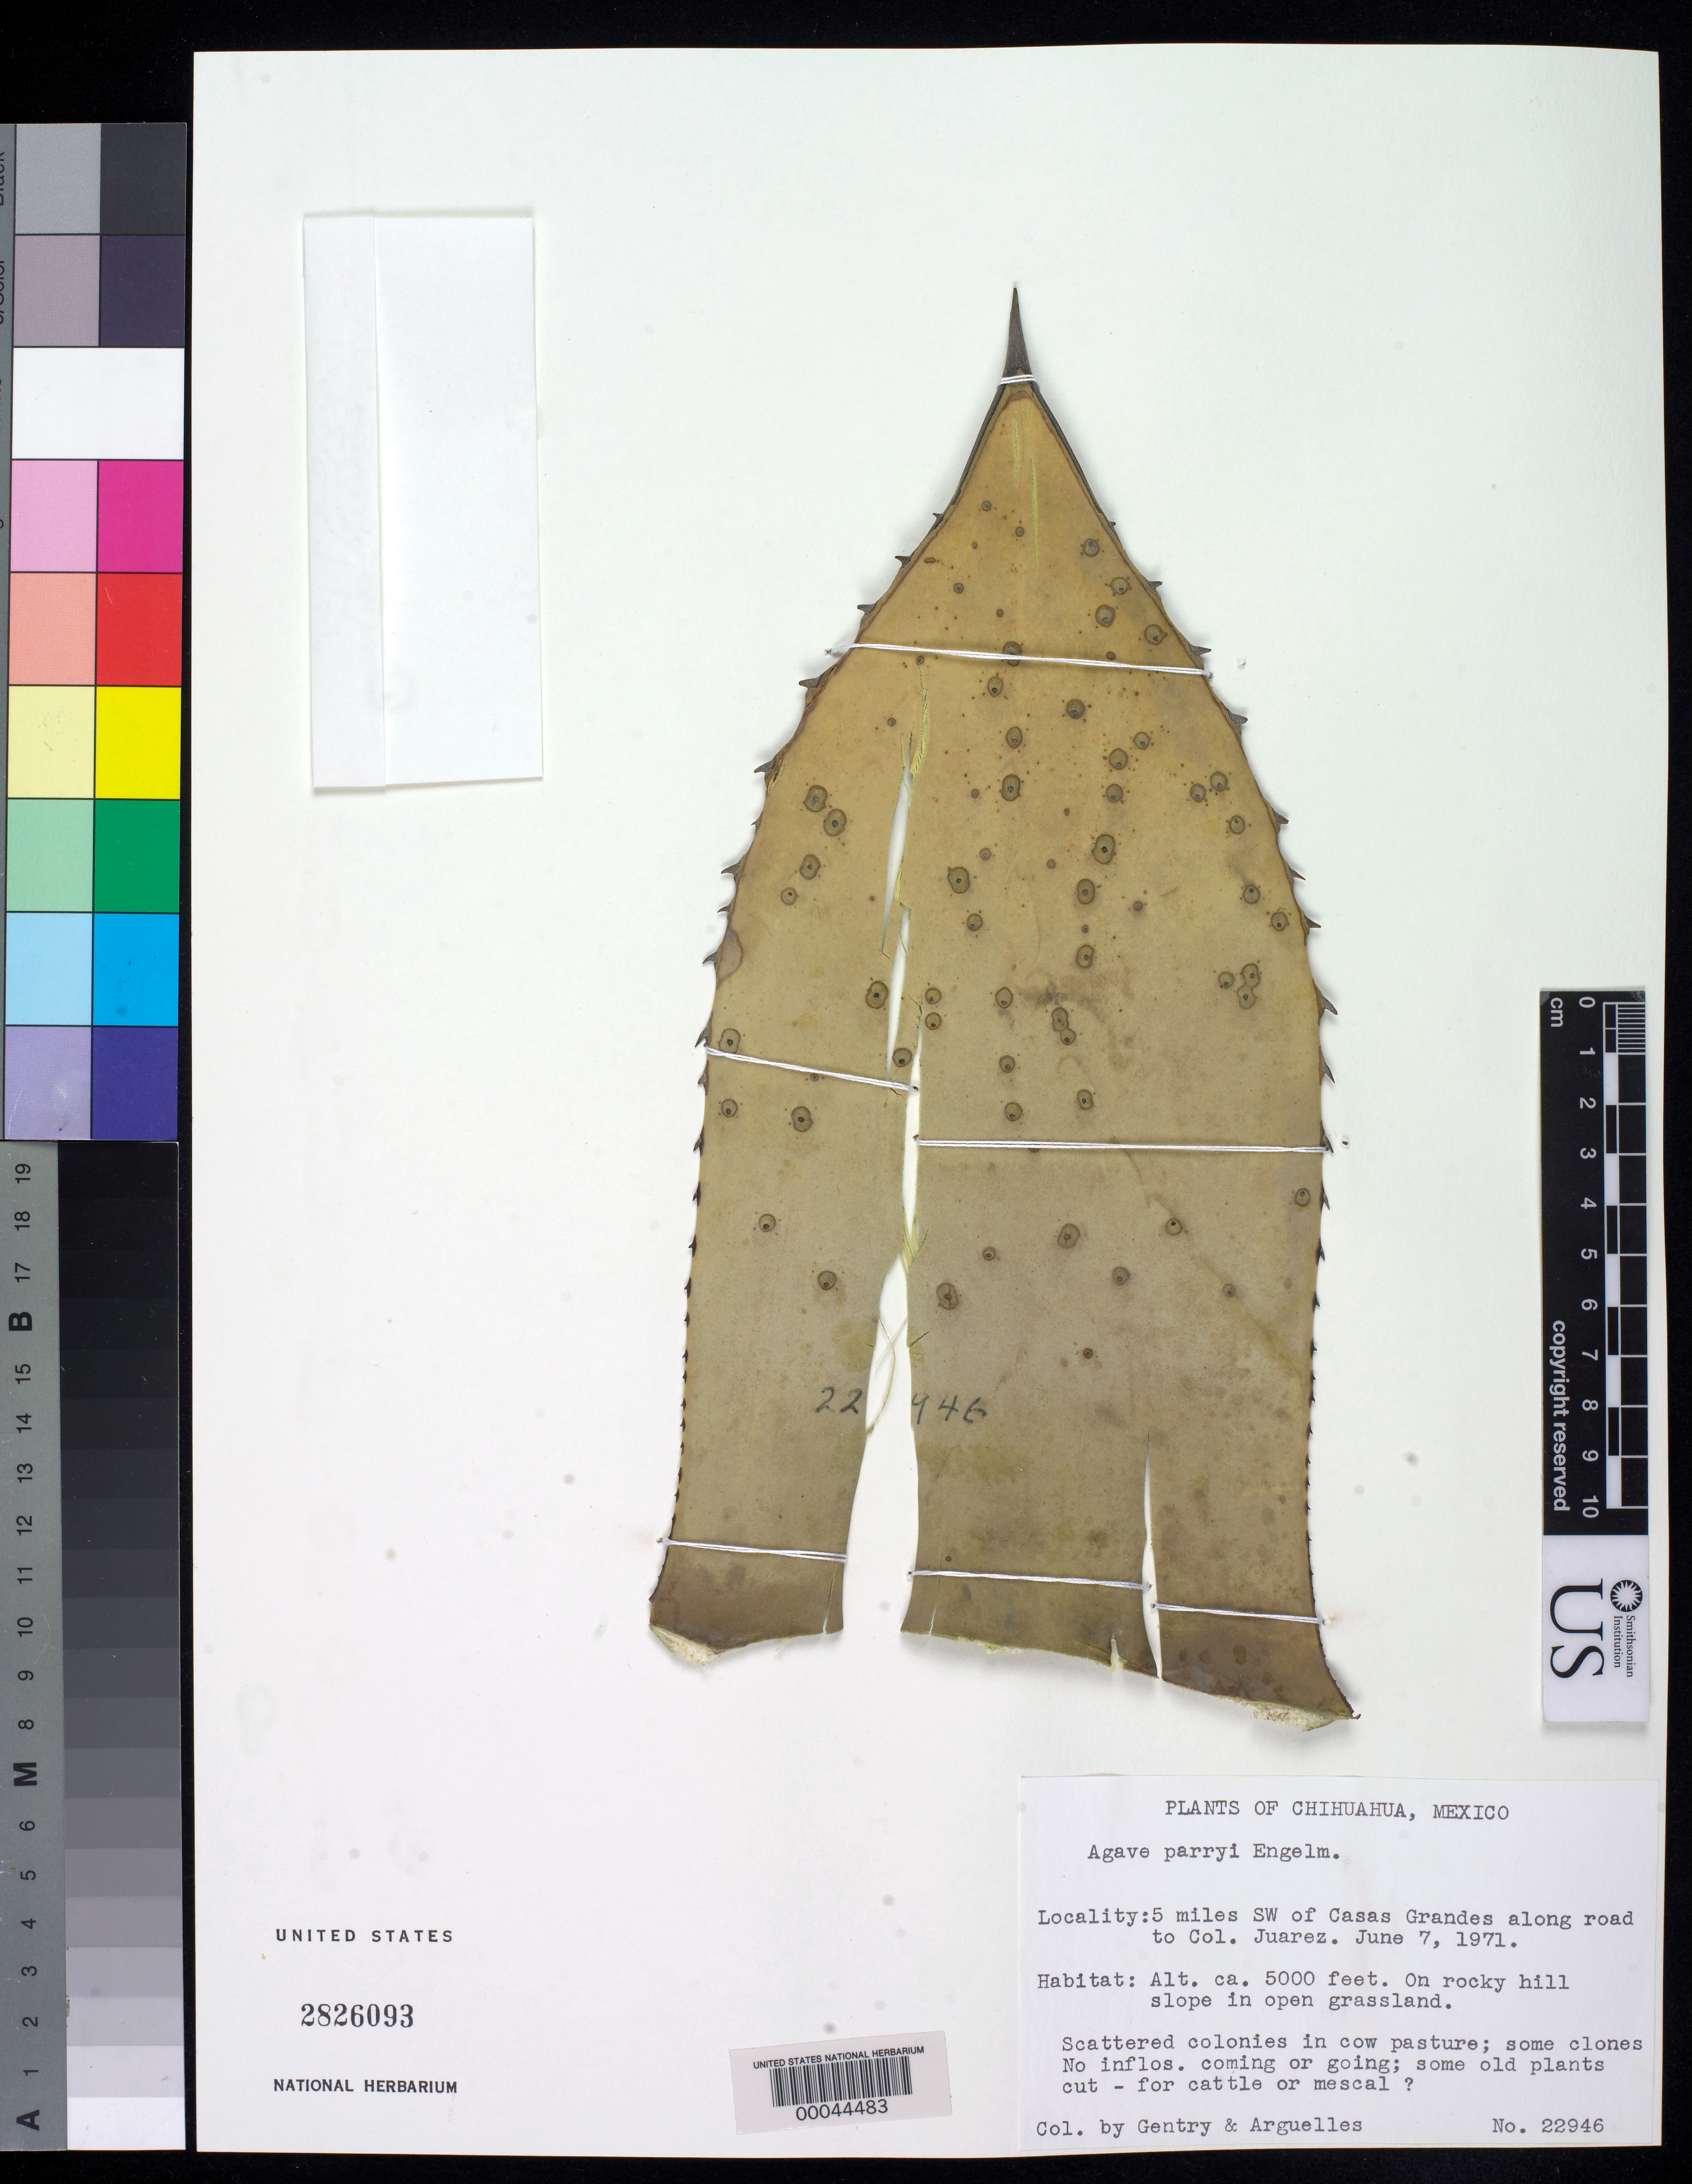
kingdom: Plantae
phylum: Tracheophyta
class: Liliopsida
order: Asparagales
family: Asparagaceae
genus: Agave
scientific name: Agave parryi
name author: Engelm.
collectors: H. S. Gentry & J. Arguelles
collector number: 22946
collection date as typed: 07 Jun 1971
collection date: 1971-06-07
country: Mexico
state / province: Chihuahua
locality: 5 mi SW of Casas Grandes along road to Col. Juarez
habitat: On rocky hill slope in open grassland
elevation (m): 1524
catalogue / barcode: US 2826093